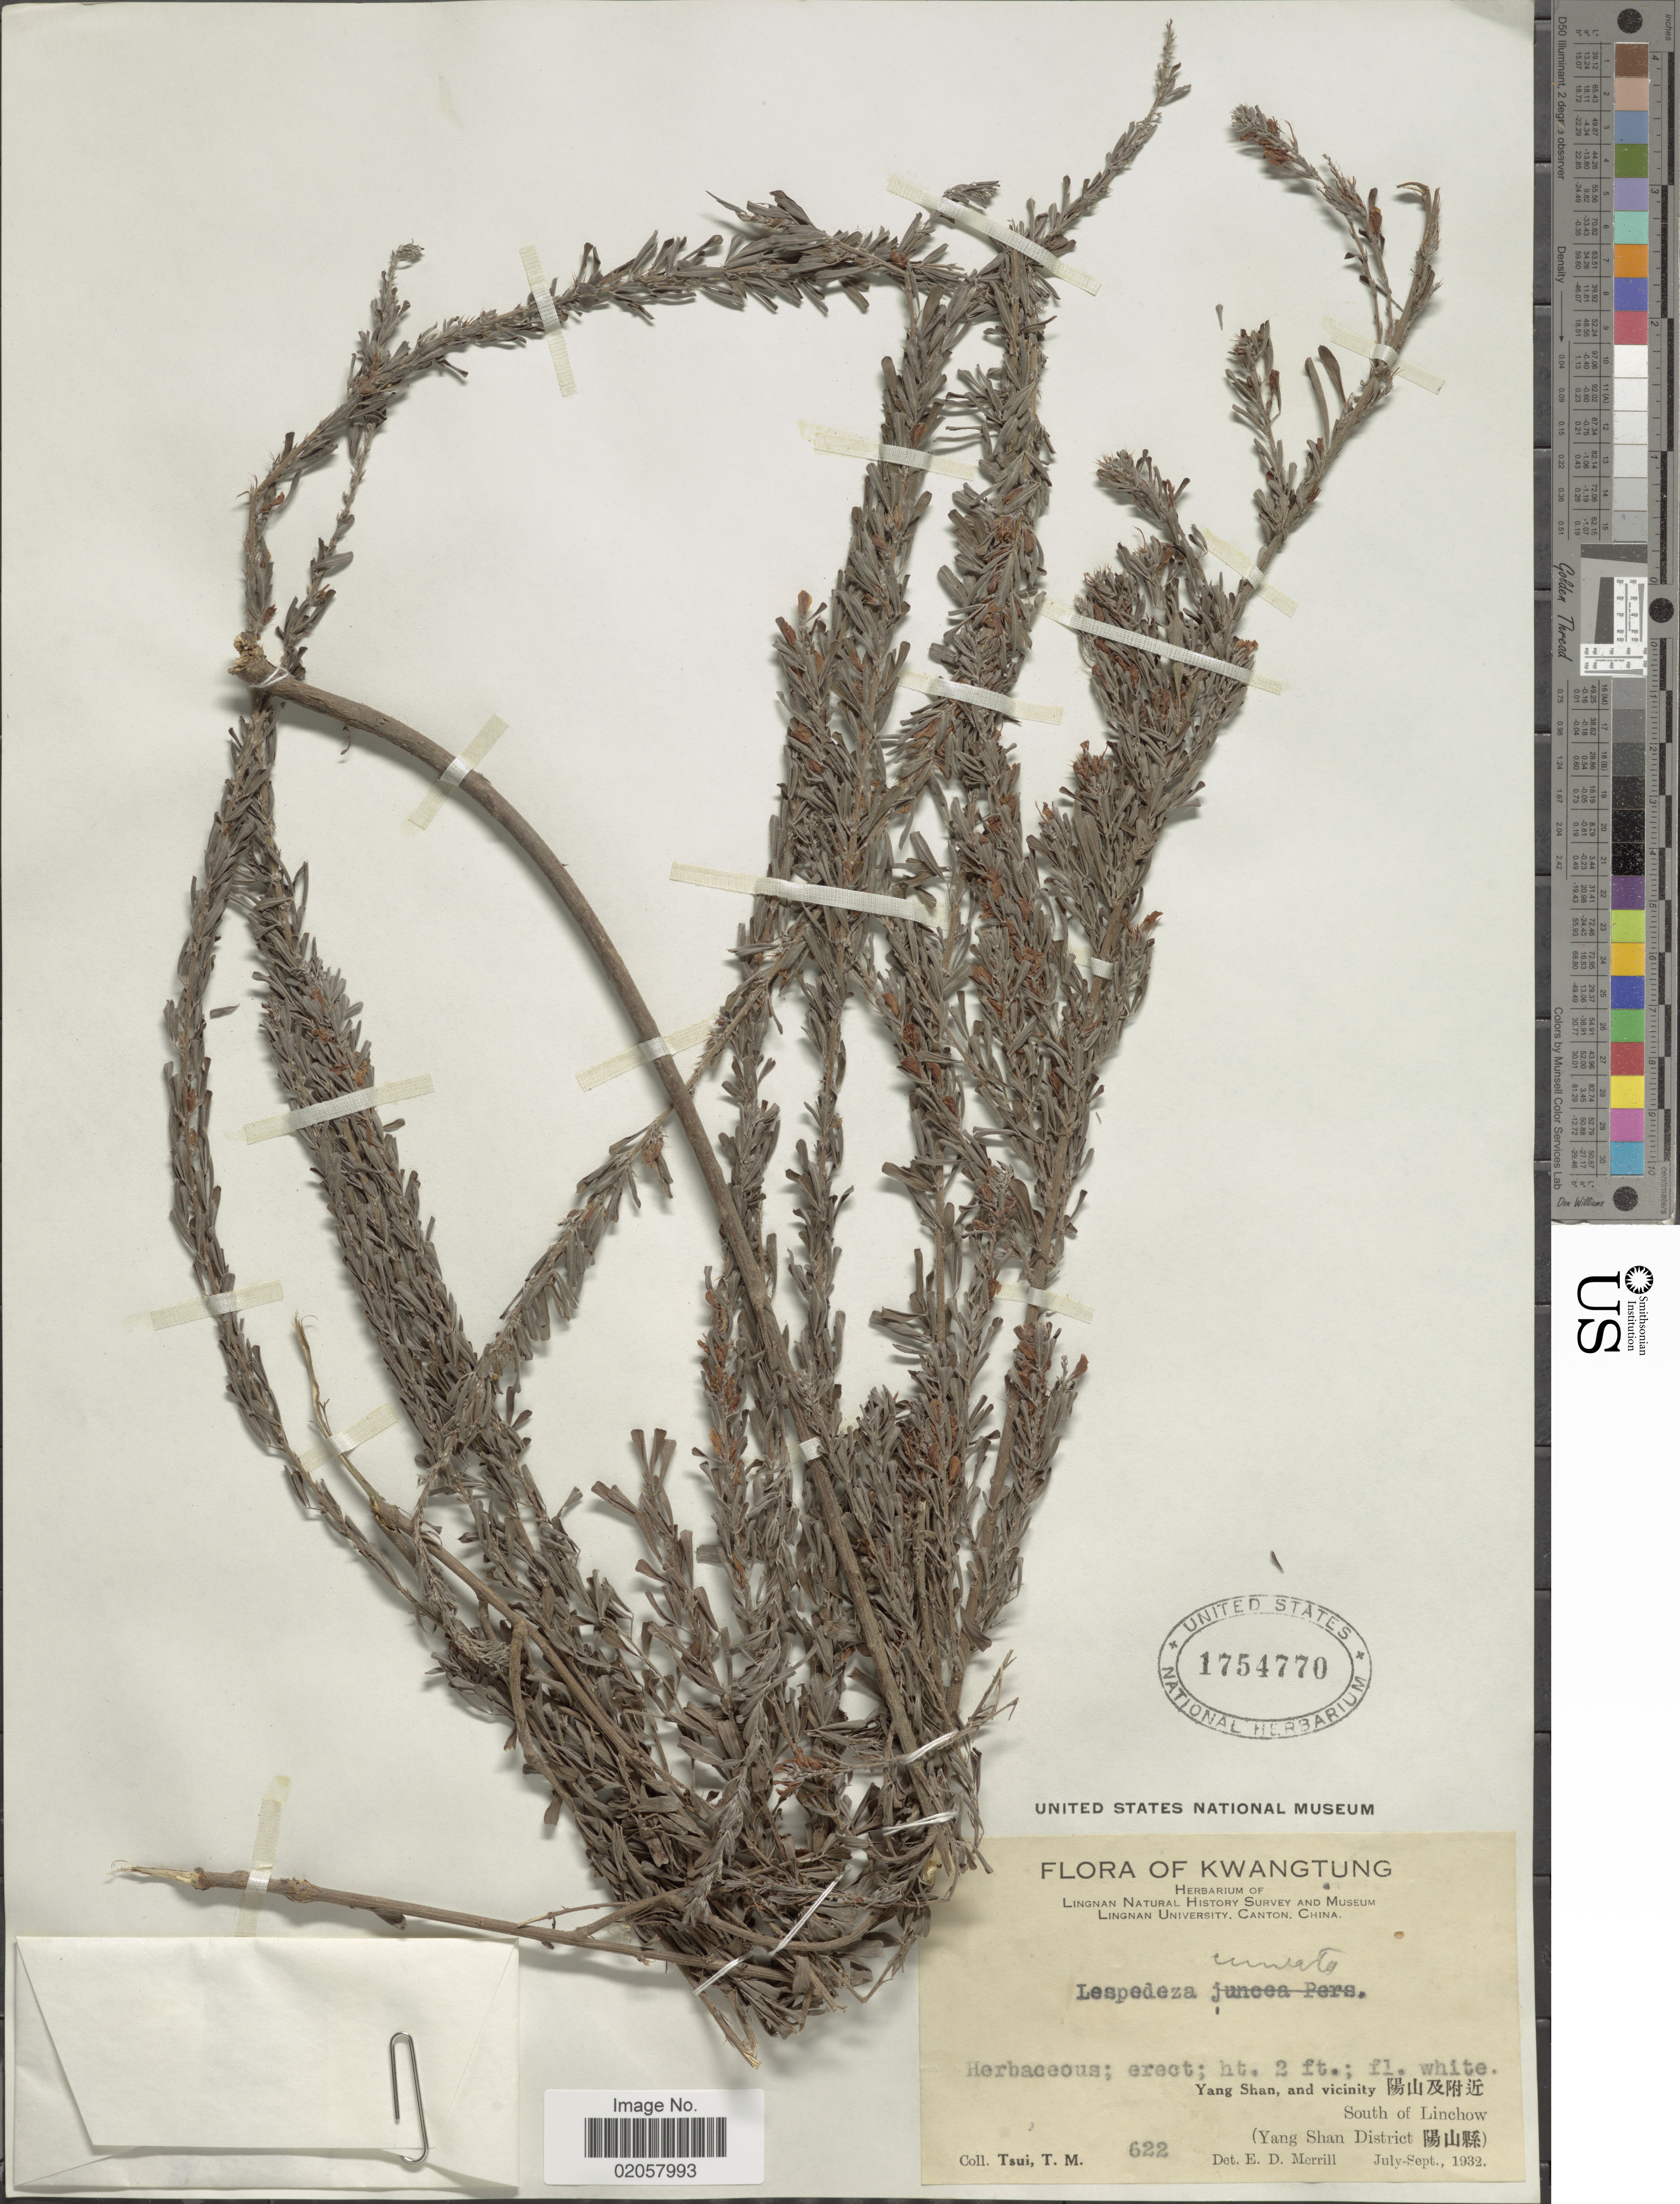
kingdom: Plantae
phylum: Tracheophyta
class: Magnoliopsida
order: Fabales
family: Fabaceae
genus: Lespedeza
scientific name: Lespedeza cuneata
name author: (Dum. Cours.) G. Don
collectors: T. Tsui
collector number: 622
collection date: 1932-07/1932-09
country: China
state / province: Guangdong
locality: Kwangtung, Yan Shan. and vicinity, south of Linchow (Yang Shan District)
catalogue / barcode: US 1754770